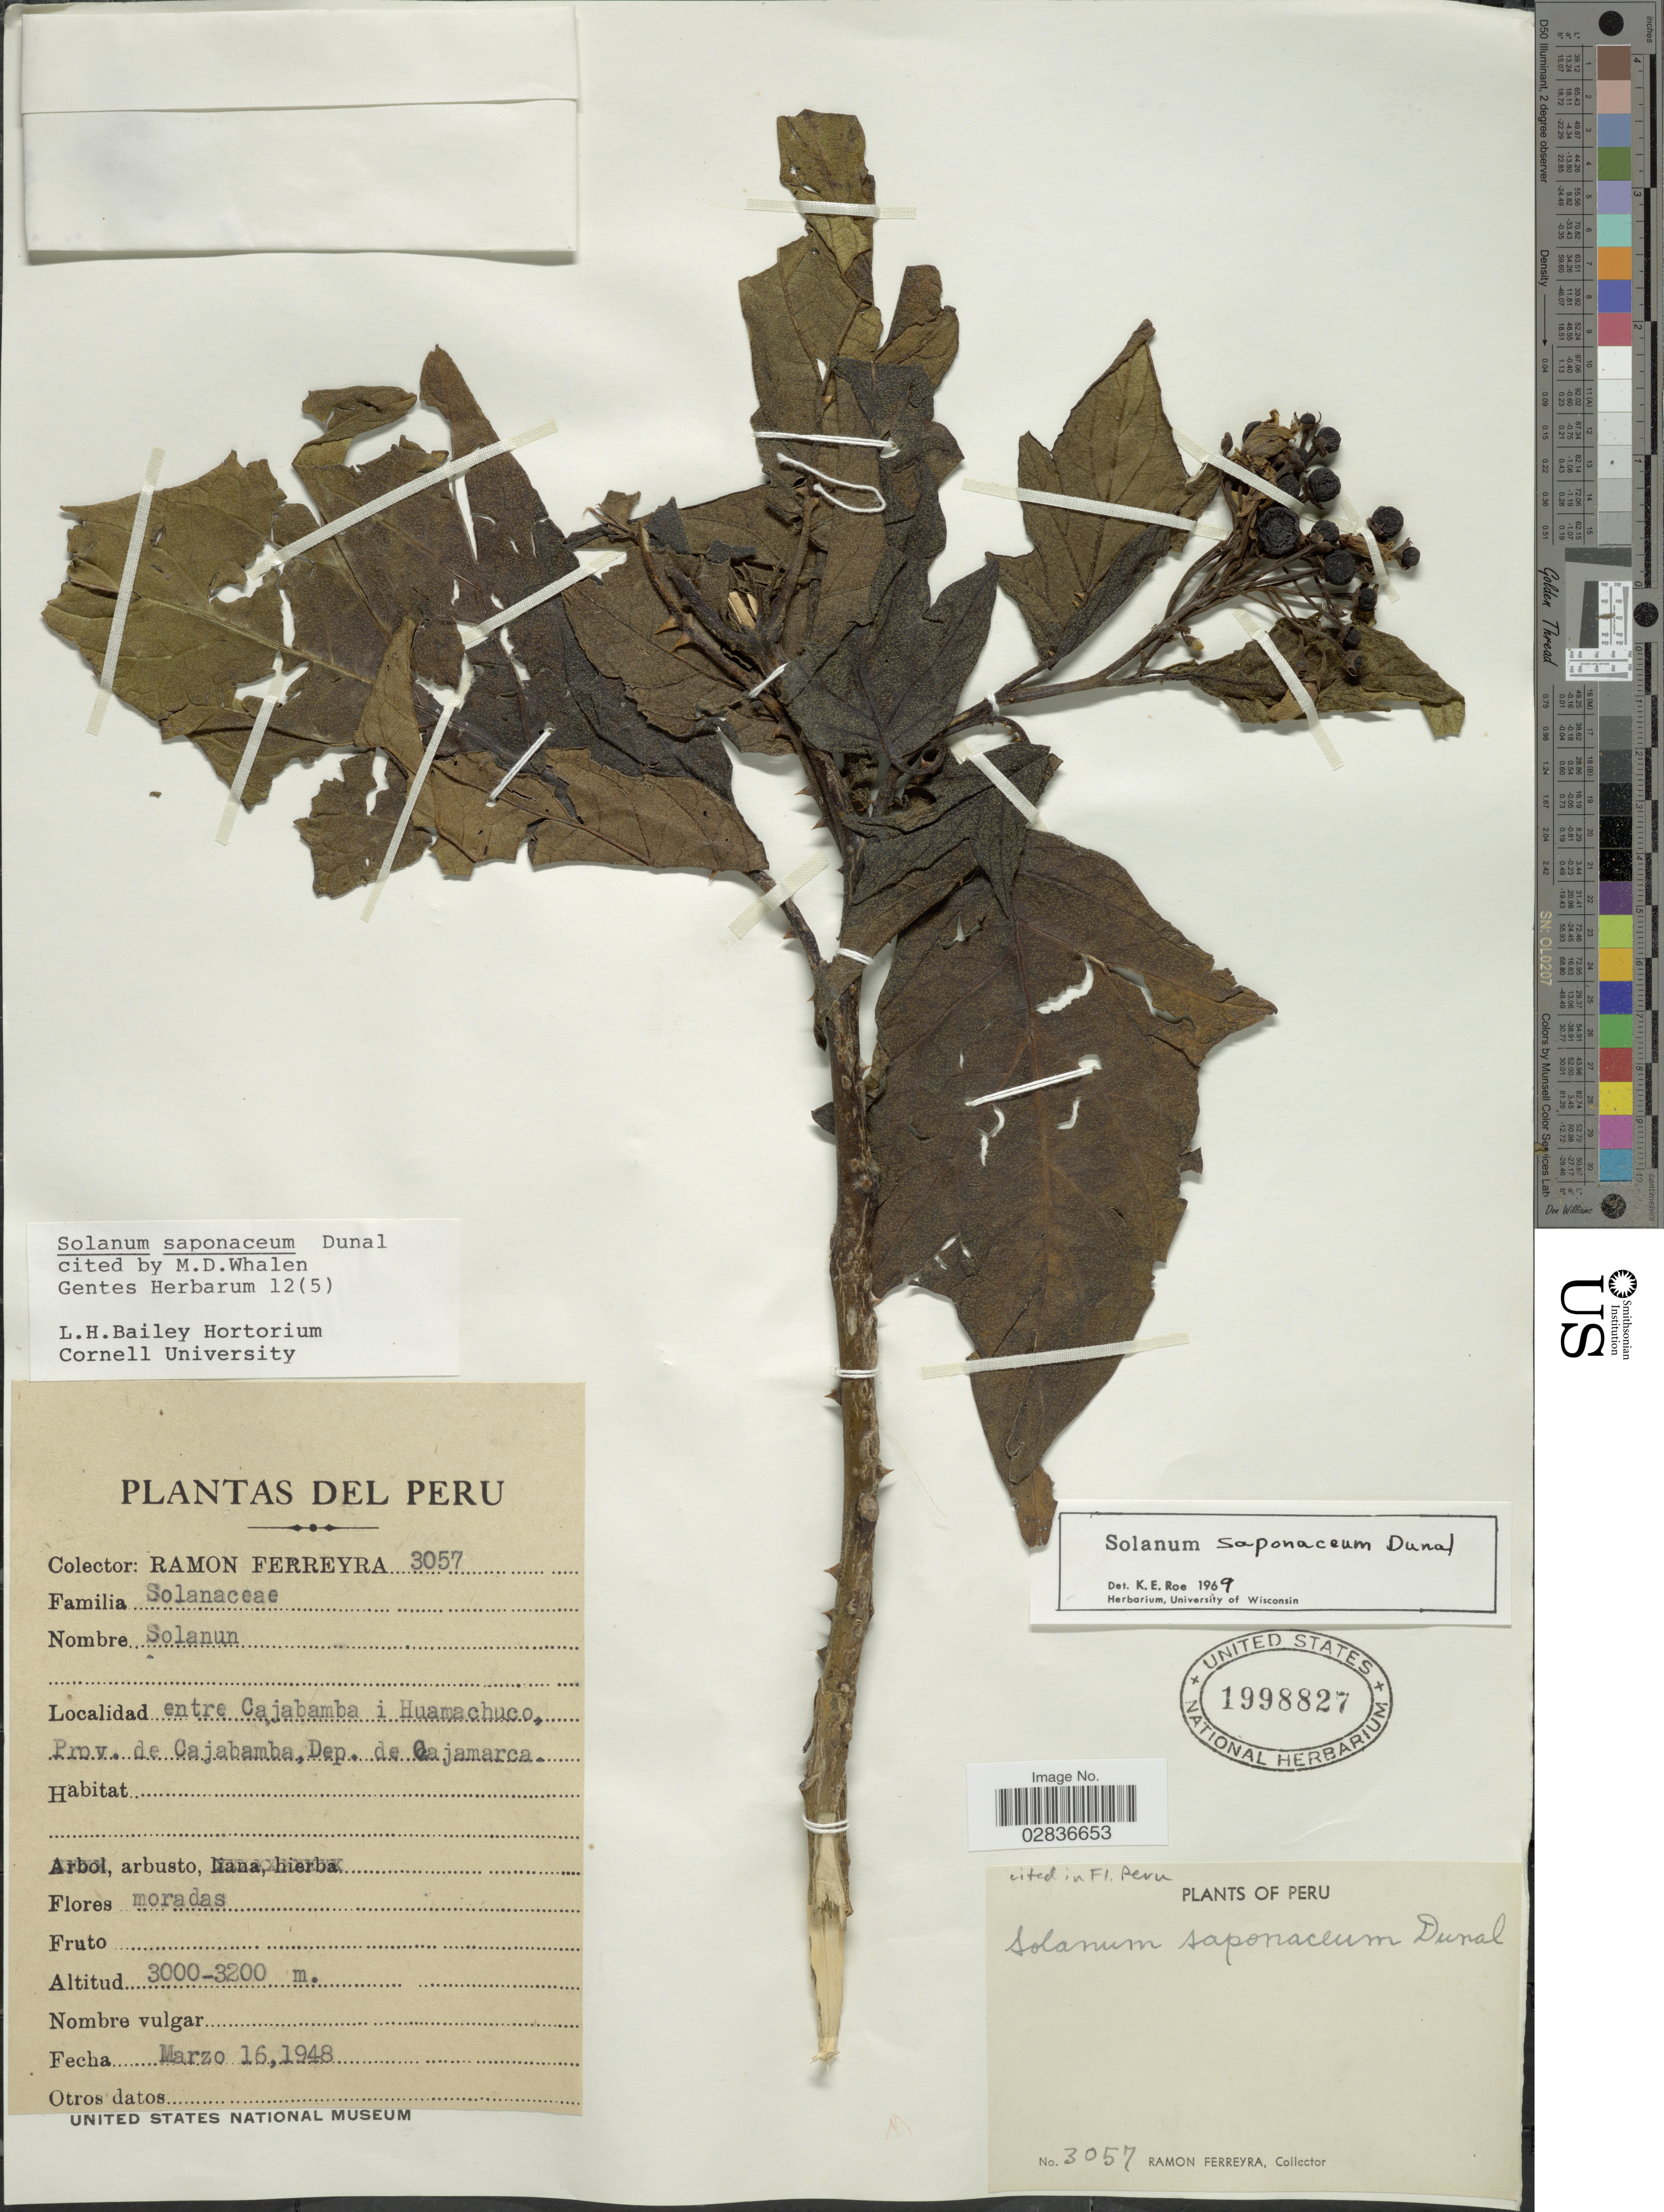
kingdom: Plantae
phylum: Tracheophyta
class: Magnoliopsida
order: Solanales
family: Solanaceae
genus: Solanum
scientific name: Solanum saponaceum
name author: Dunal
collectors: R. A. Ferreyra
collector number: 3057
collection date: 1948-03-16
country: Peru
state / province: Cajamarca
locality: Entre Cajabamba u Huamachuco, Prov. de Cajabamba, Dep. de Cajamarca.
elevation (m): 3000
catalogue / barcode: US 1998827